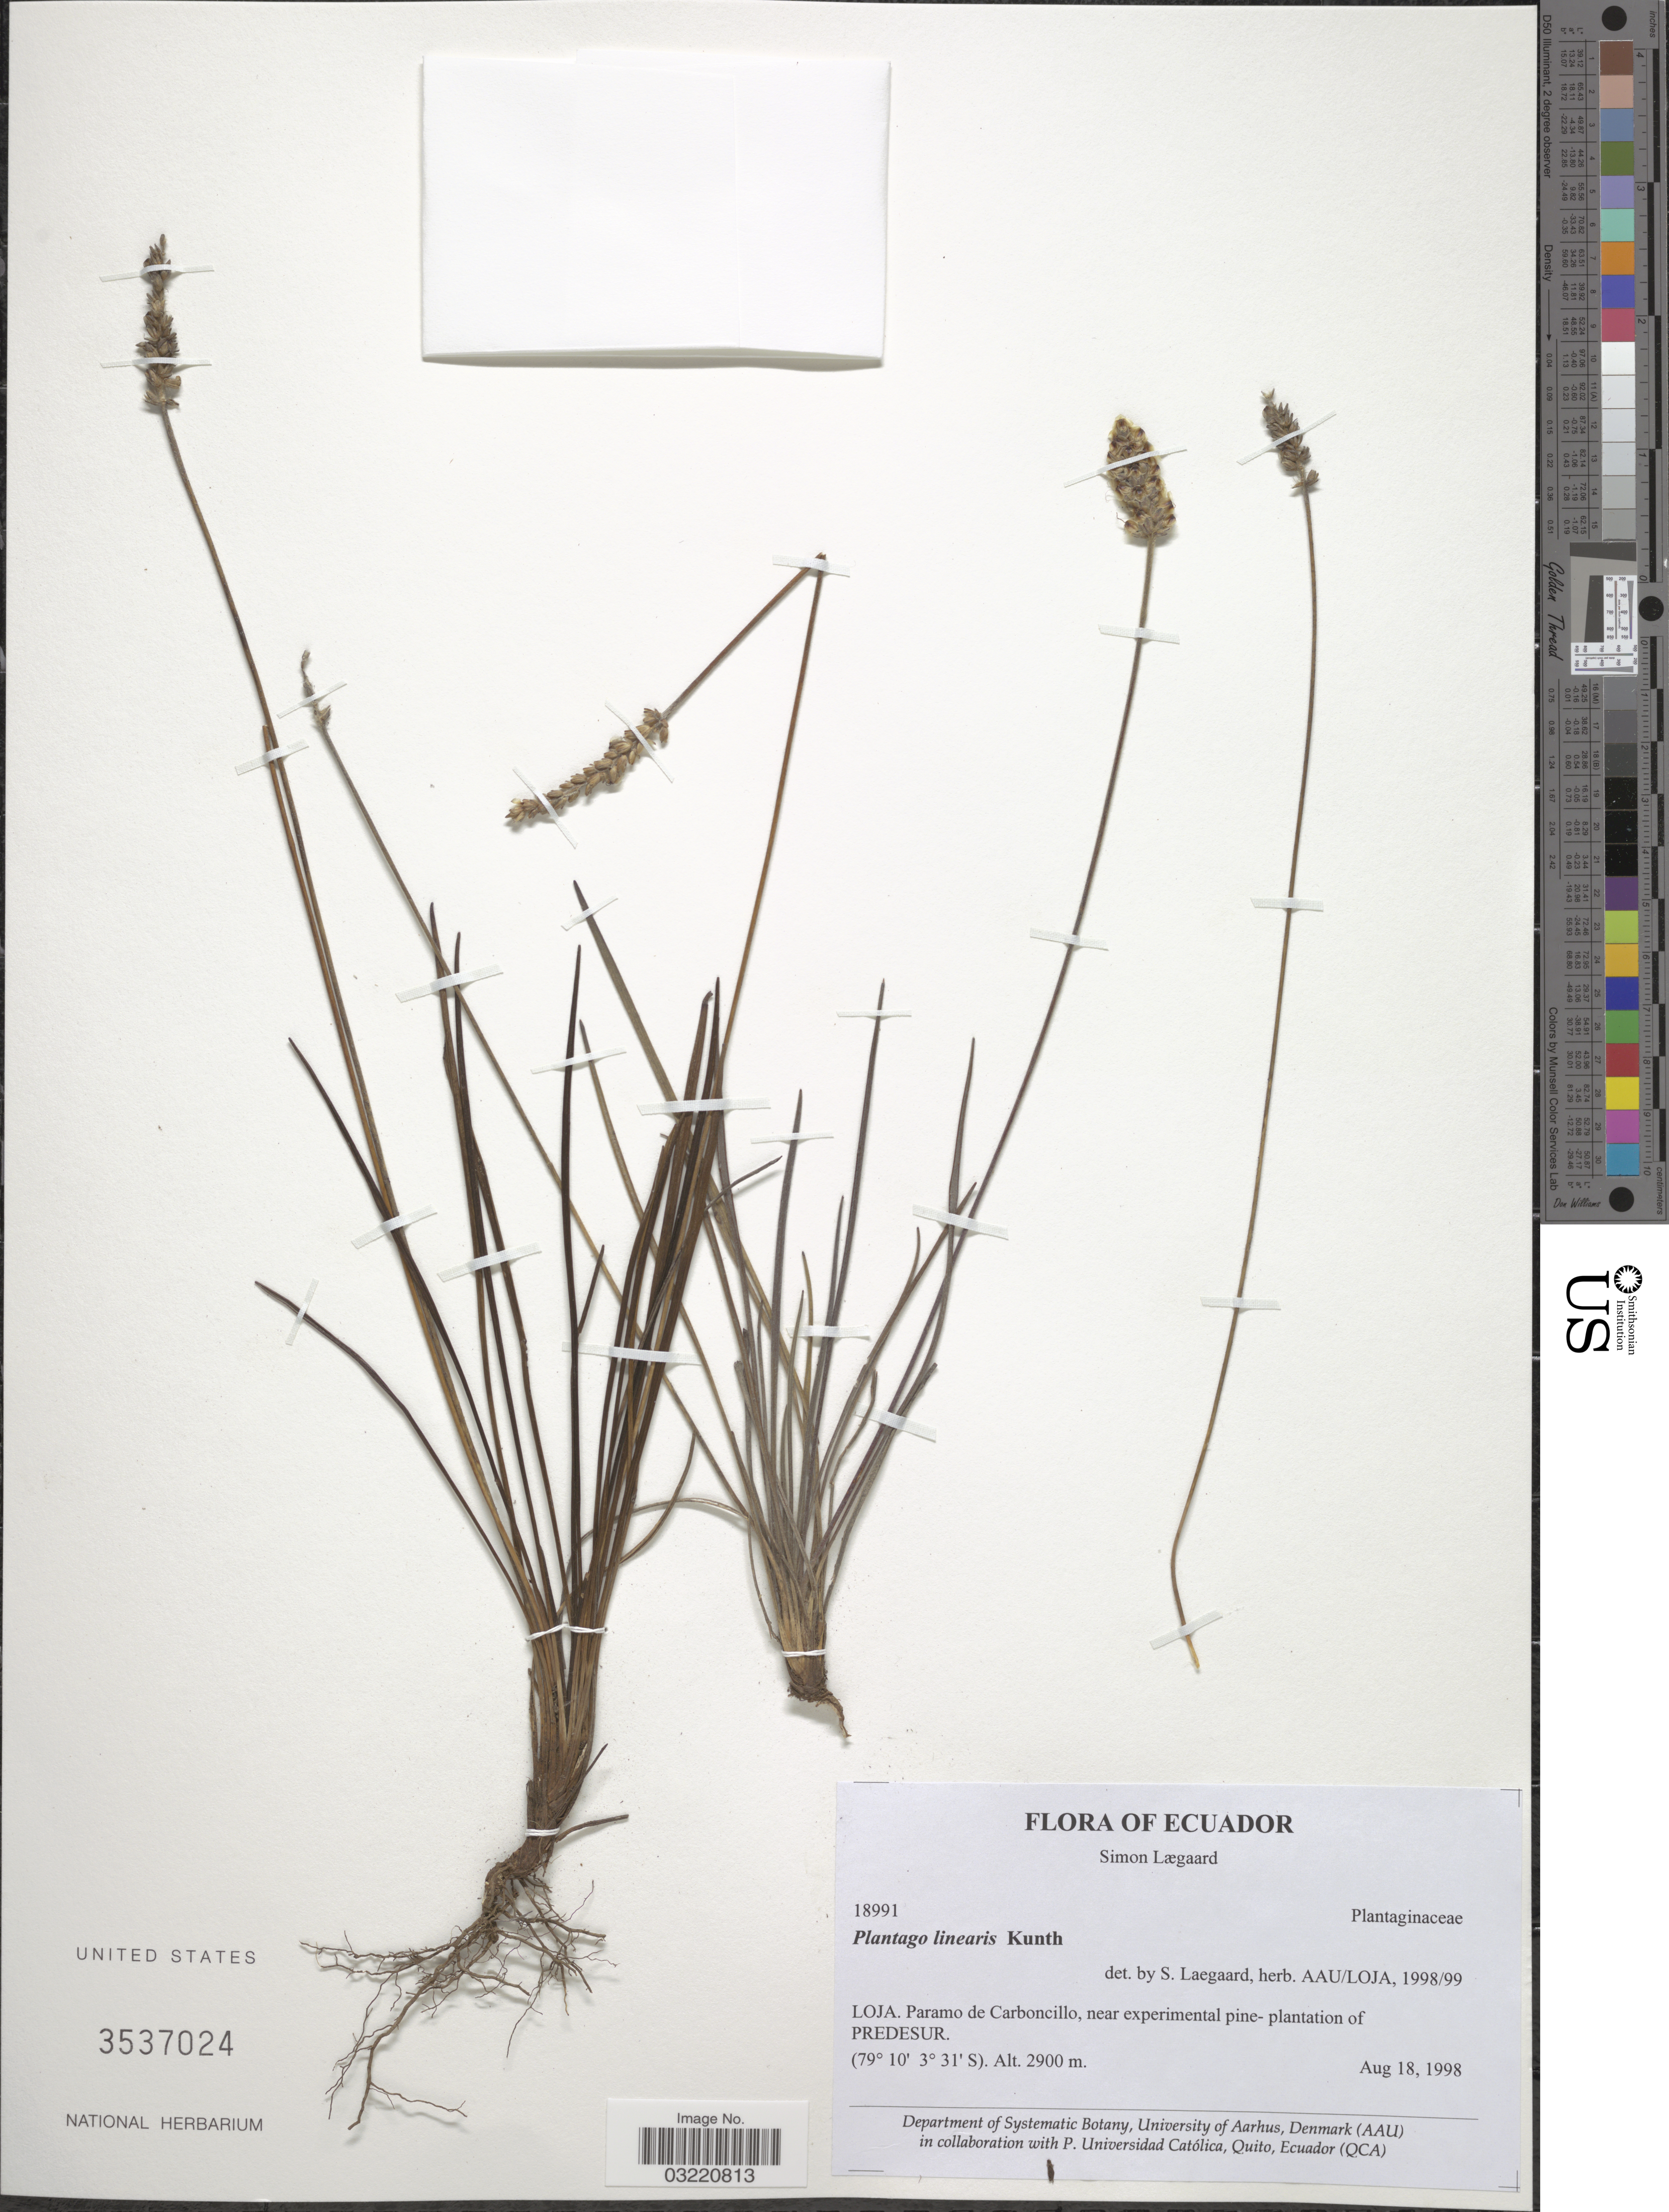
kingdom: Plantae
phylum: Tracheophyta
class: Magnoliopsida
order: Lamiales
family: Plantaginaceae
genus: Plantago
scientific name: Plantago linearis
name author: Kunth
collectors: S. Lægaard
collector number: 18991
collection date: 1998-08-18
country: Ecuador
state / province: Loja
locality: Paramo de Carboncillo, near experimental pine-plantation of Predesur.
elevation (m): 2900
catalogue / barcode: US 3537024